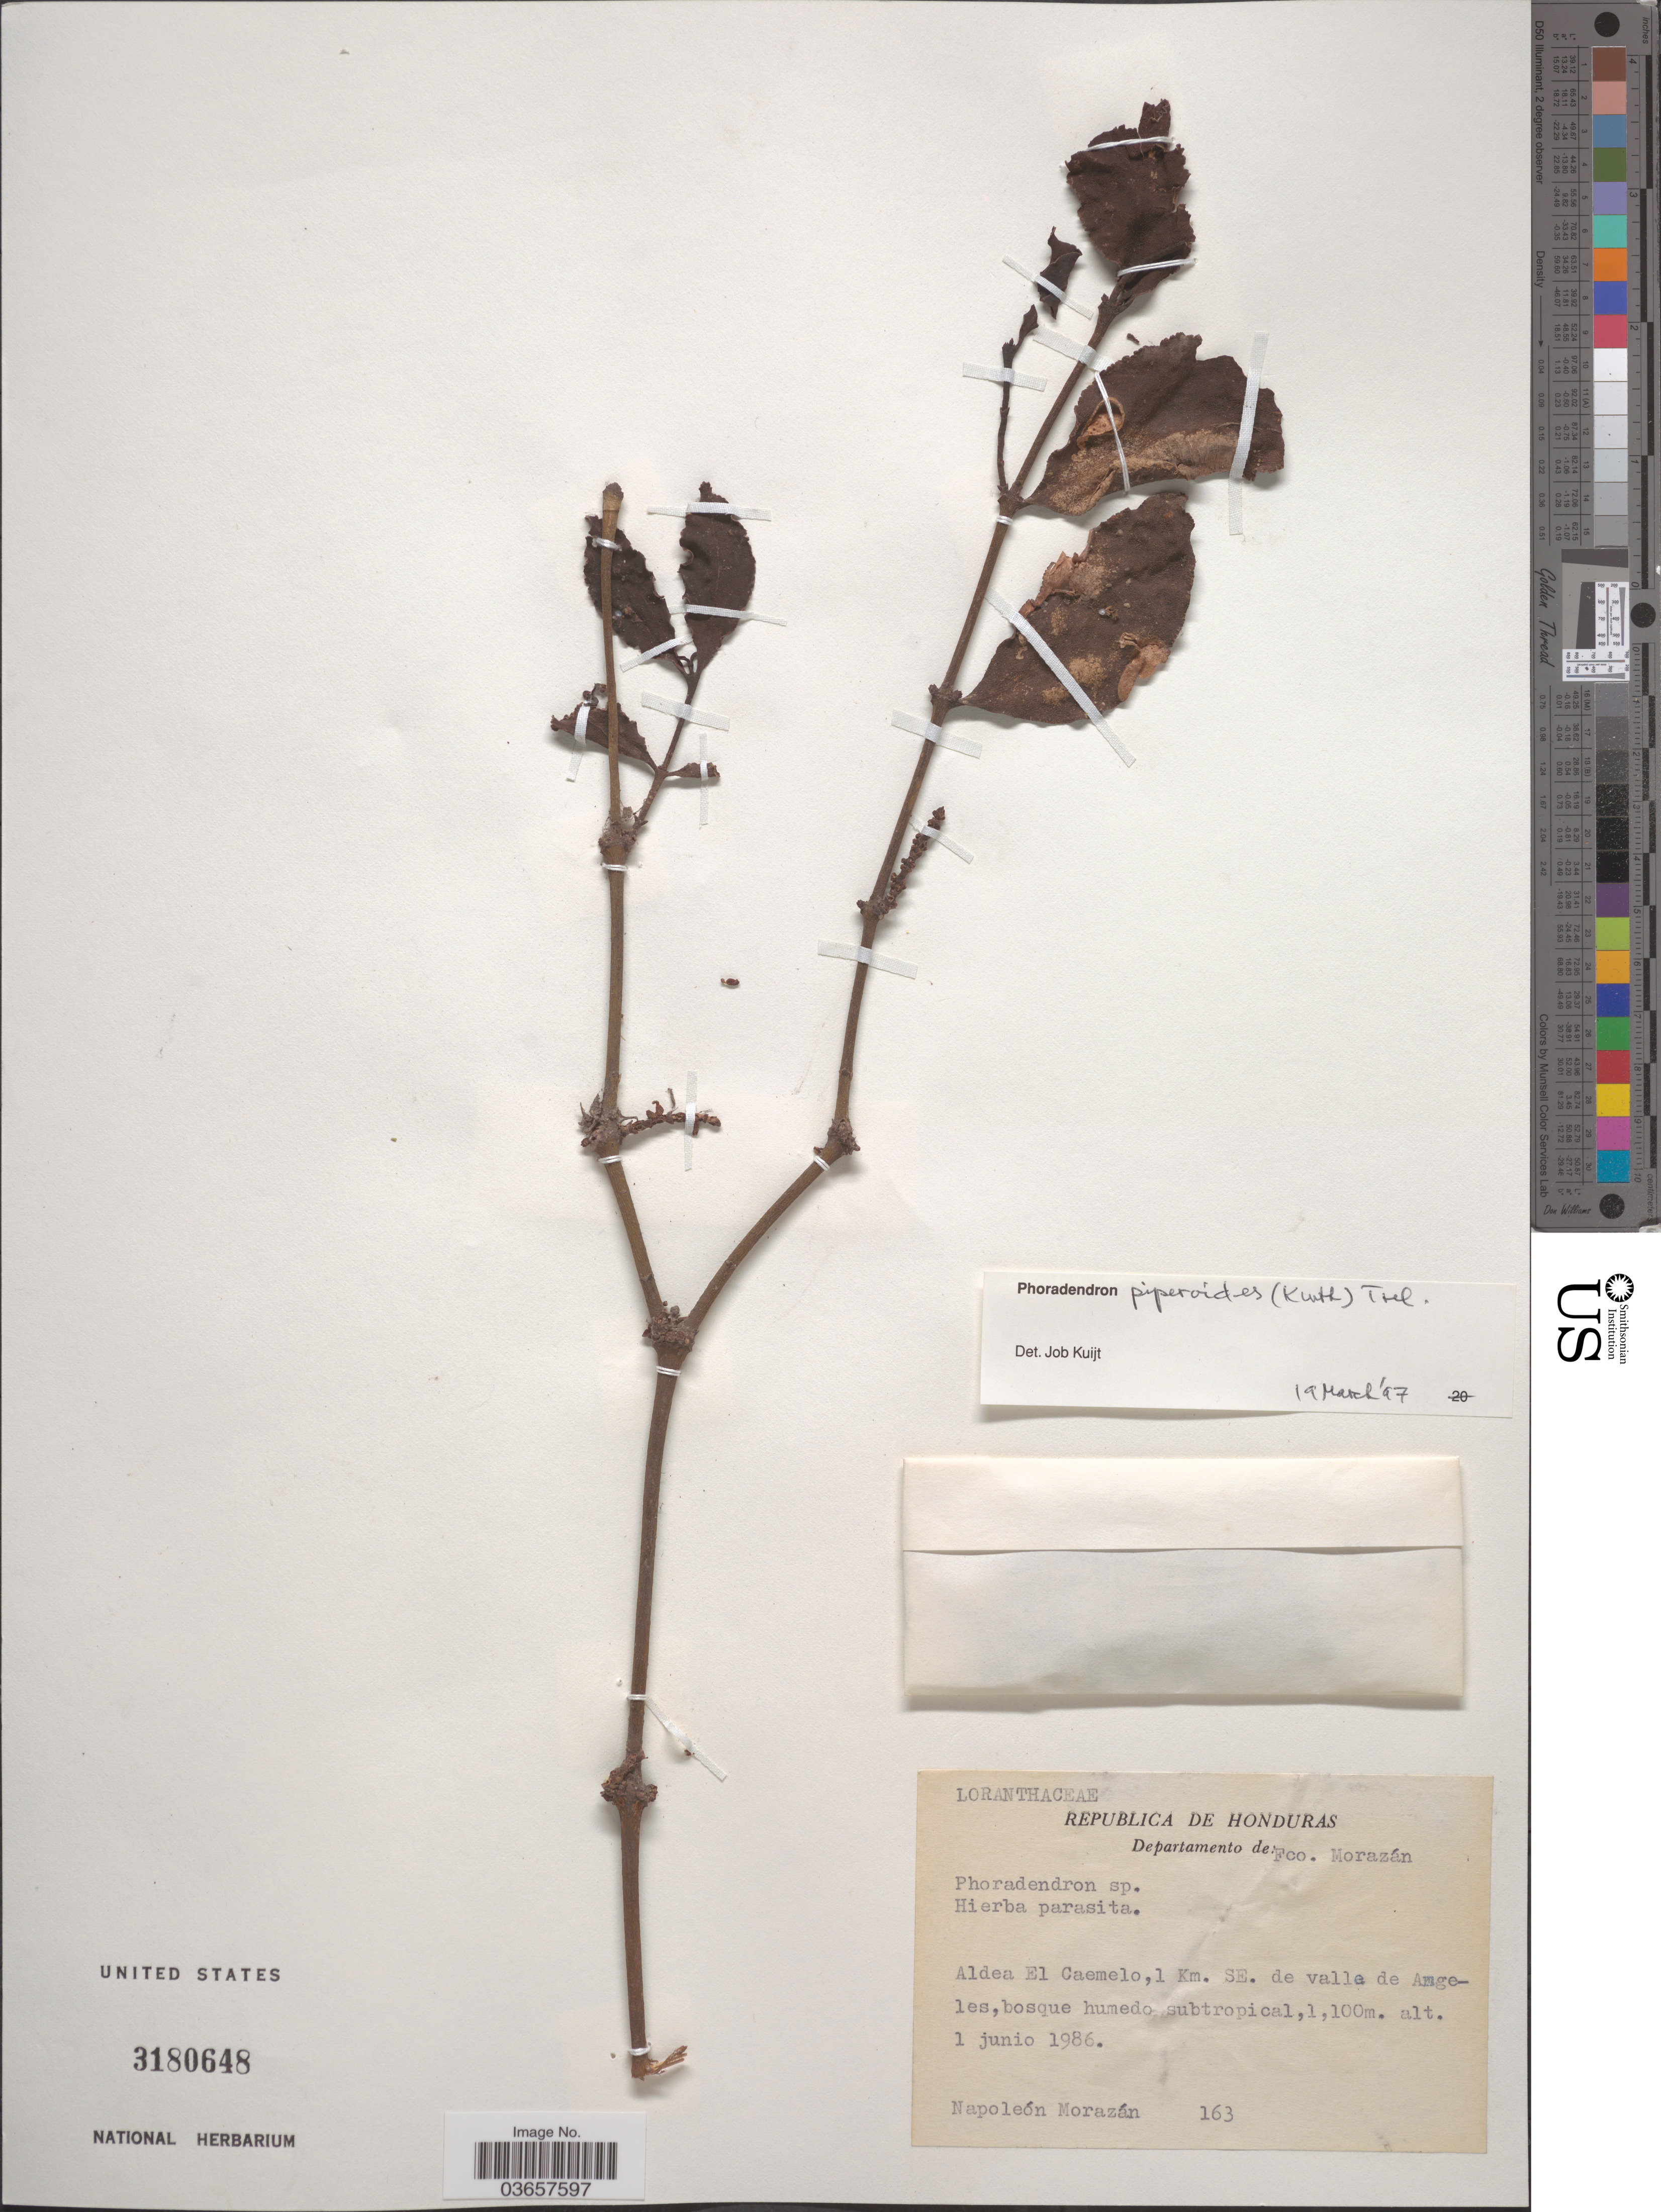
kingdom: Plantae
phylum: Tracheophyta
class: Magnoliopsida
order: Santalales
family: Viscaceae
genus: Phoradendron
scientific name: Phoradendron piperoides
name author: (Kunth) Trel.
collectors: N. Morazan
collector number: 163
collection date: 1986-06-01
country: Honduras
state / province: Fco. Morazán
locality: Departamento de Fco. Morazán. Aldea El Caemelo, 1 Km. SE. de valle de Angeles, bosque humedo subtropical.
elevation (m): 1100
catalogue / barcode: US 3180648